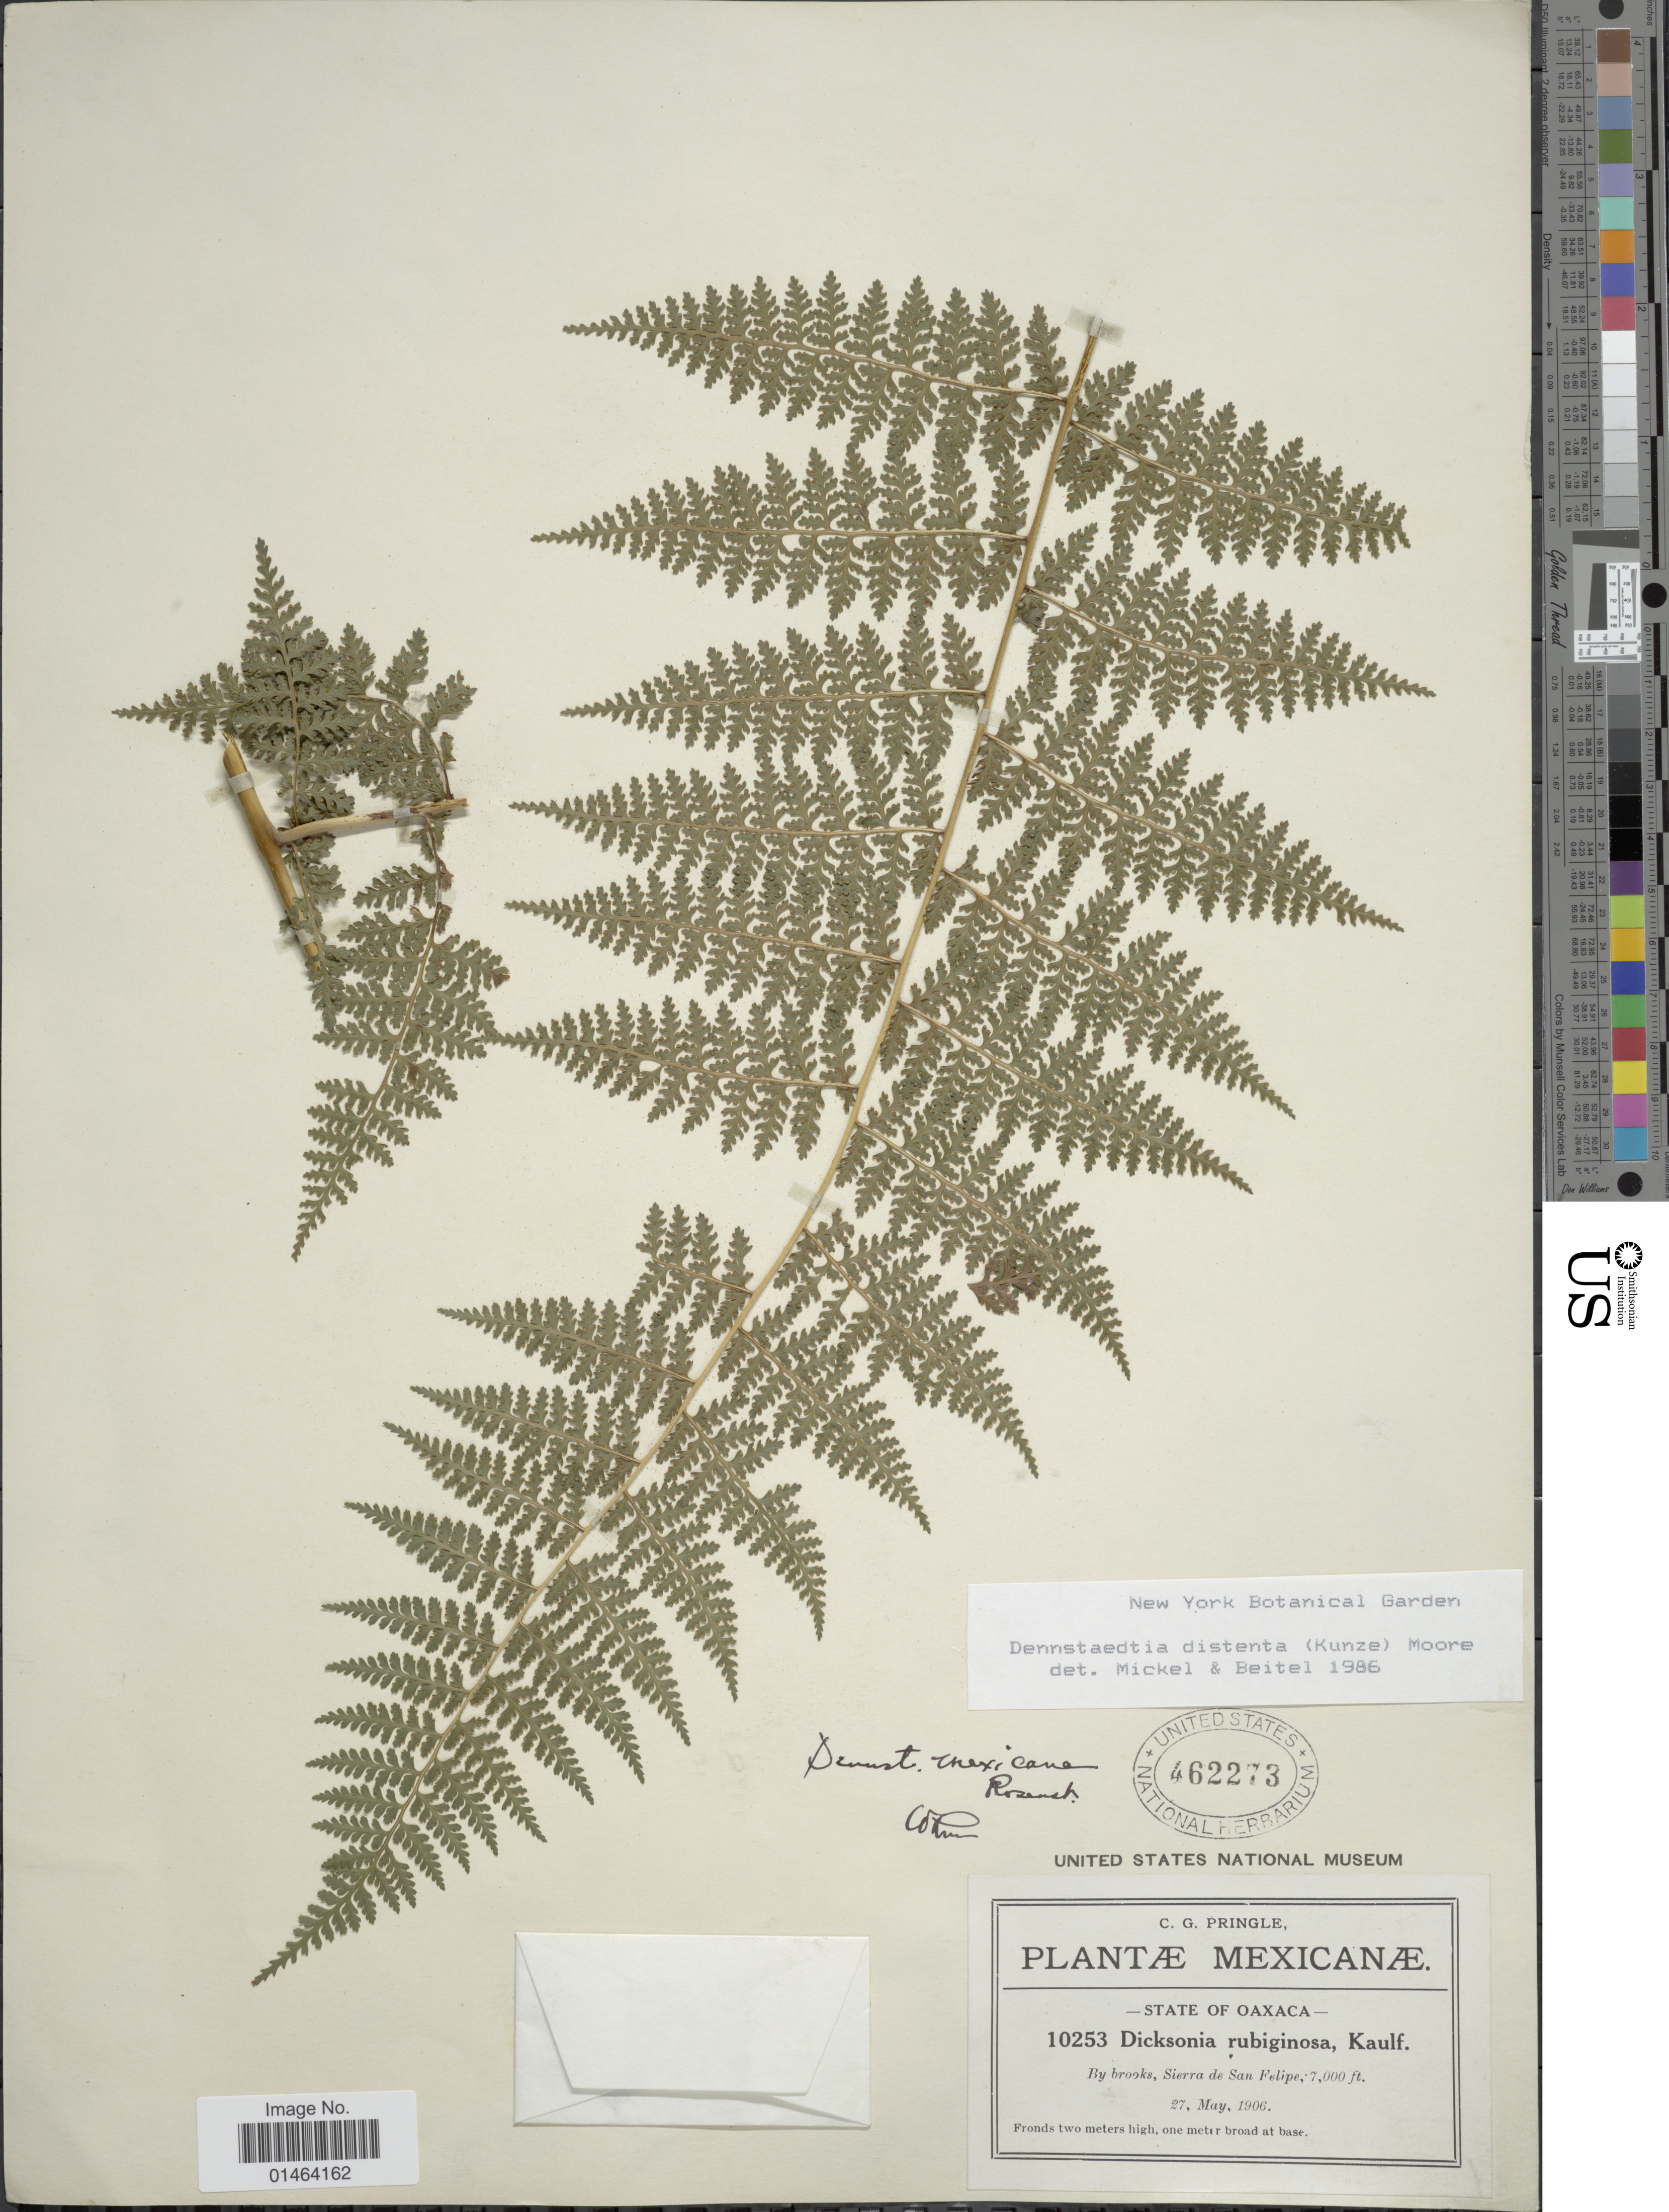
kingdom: Plantae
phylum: Tracheophyta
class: Polypodiopsida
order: Polypodiales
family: Dennstaedtiaceae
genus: Dennstaedtia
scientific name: Dennstaedtia distenta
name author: (Kunze) T. Moore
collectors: C. G. Pringle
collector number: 10253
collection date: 1906-05-27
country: Mexico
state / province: Oaxaca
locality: By brooks, Sierra de San Felipe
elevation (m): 2134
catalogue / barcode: US 462273